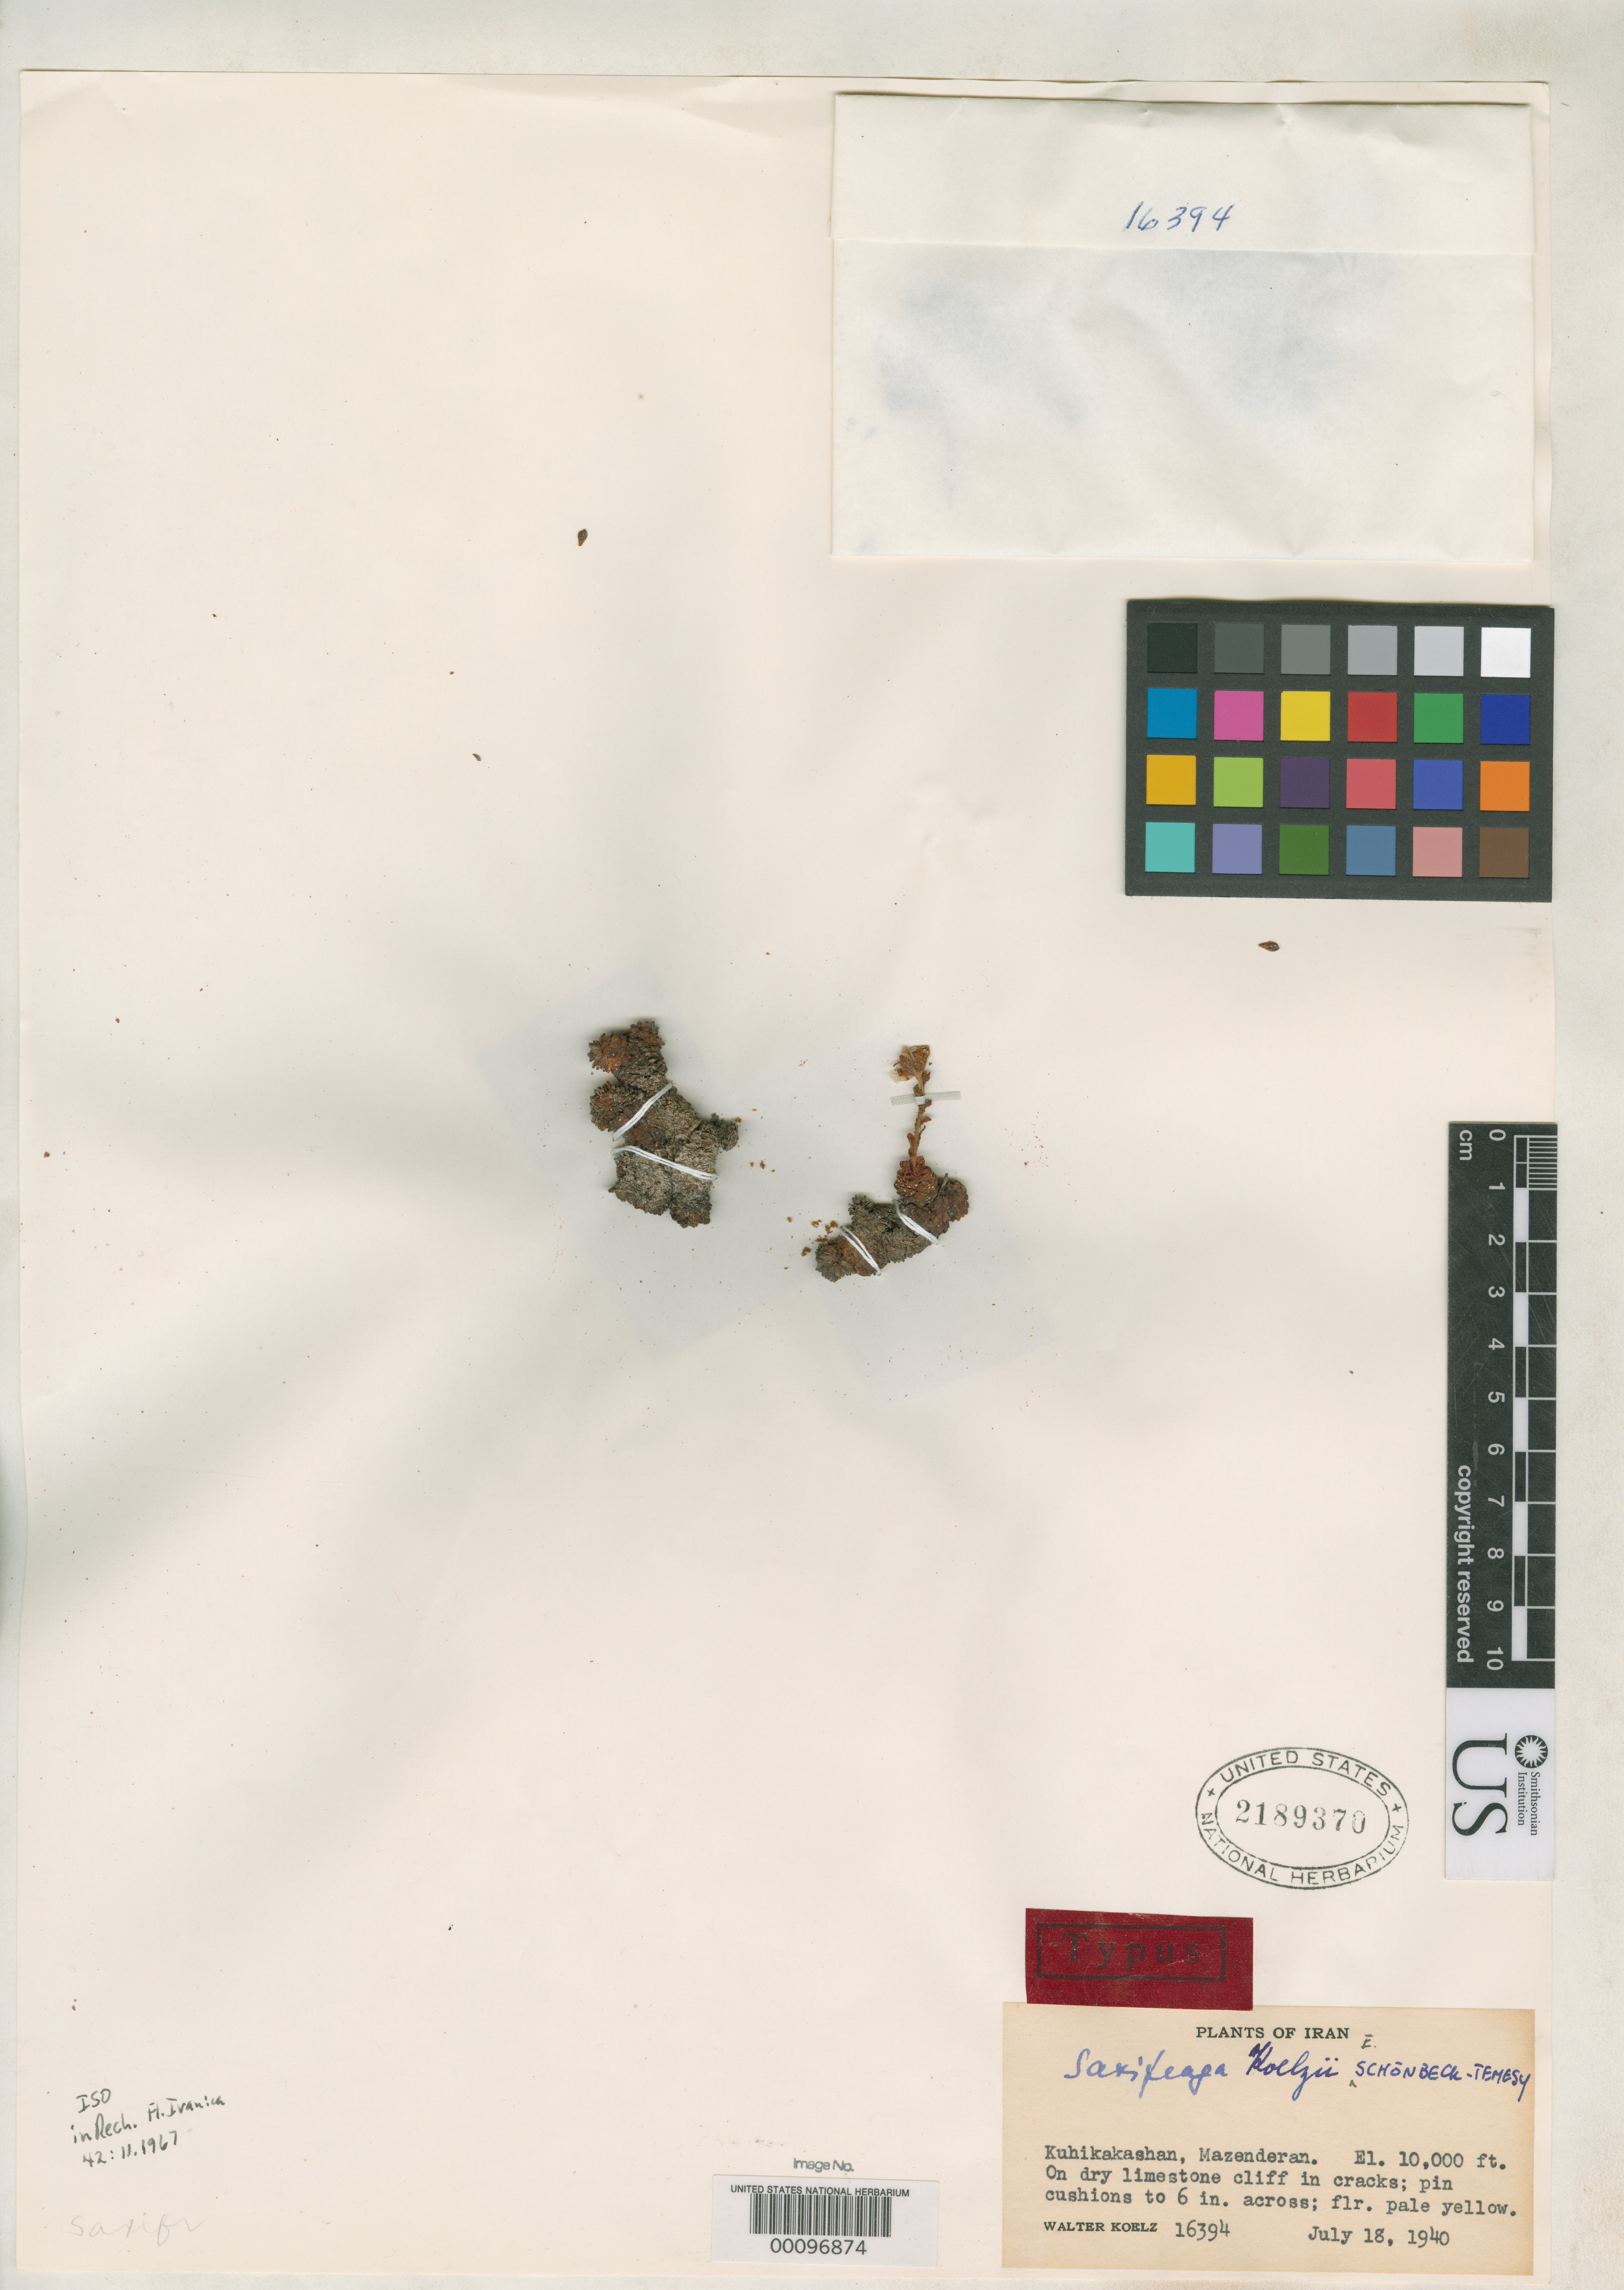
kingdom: Plantae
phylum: Tracheophyta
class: Magnoliopsida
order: Saxifragales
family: Saxifragaceae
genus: Saxifraga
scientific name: Saxifraga koelzii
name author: Schönb.-Tem. in Rech. f.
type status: Isotype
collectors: W. N. Koelz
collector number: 16394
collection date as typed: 18 Jul 1940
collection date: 1940-07-18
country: Iran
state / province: Mazandaran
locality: Kuhikakashan.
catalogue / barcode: US 2189370